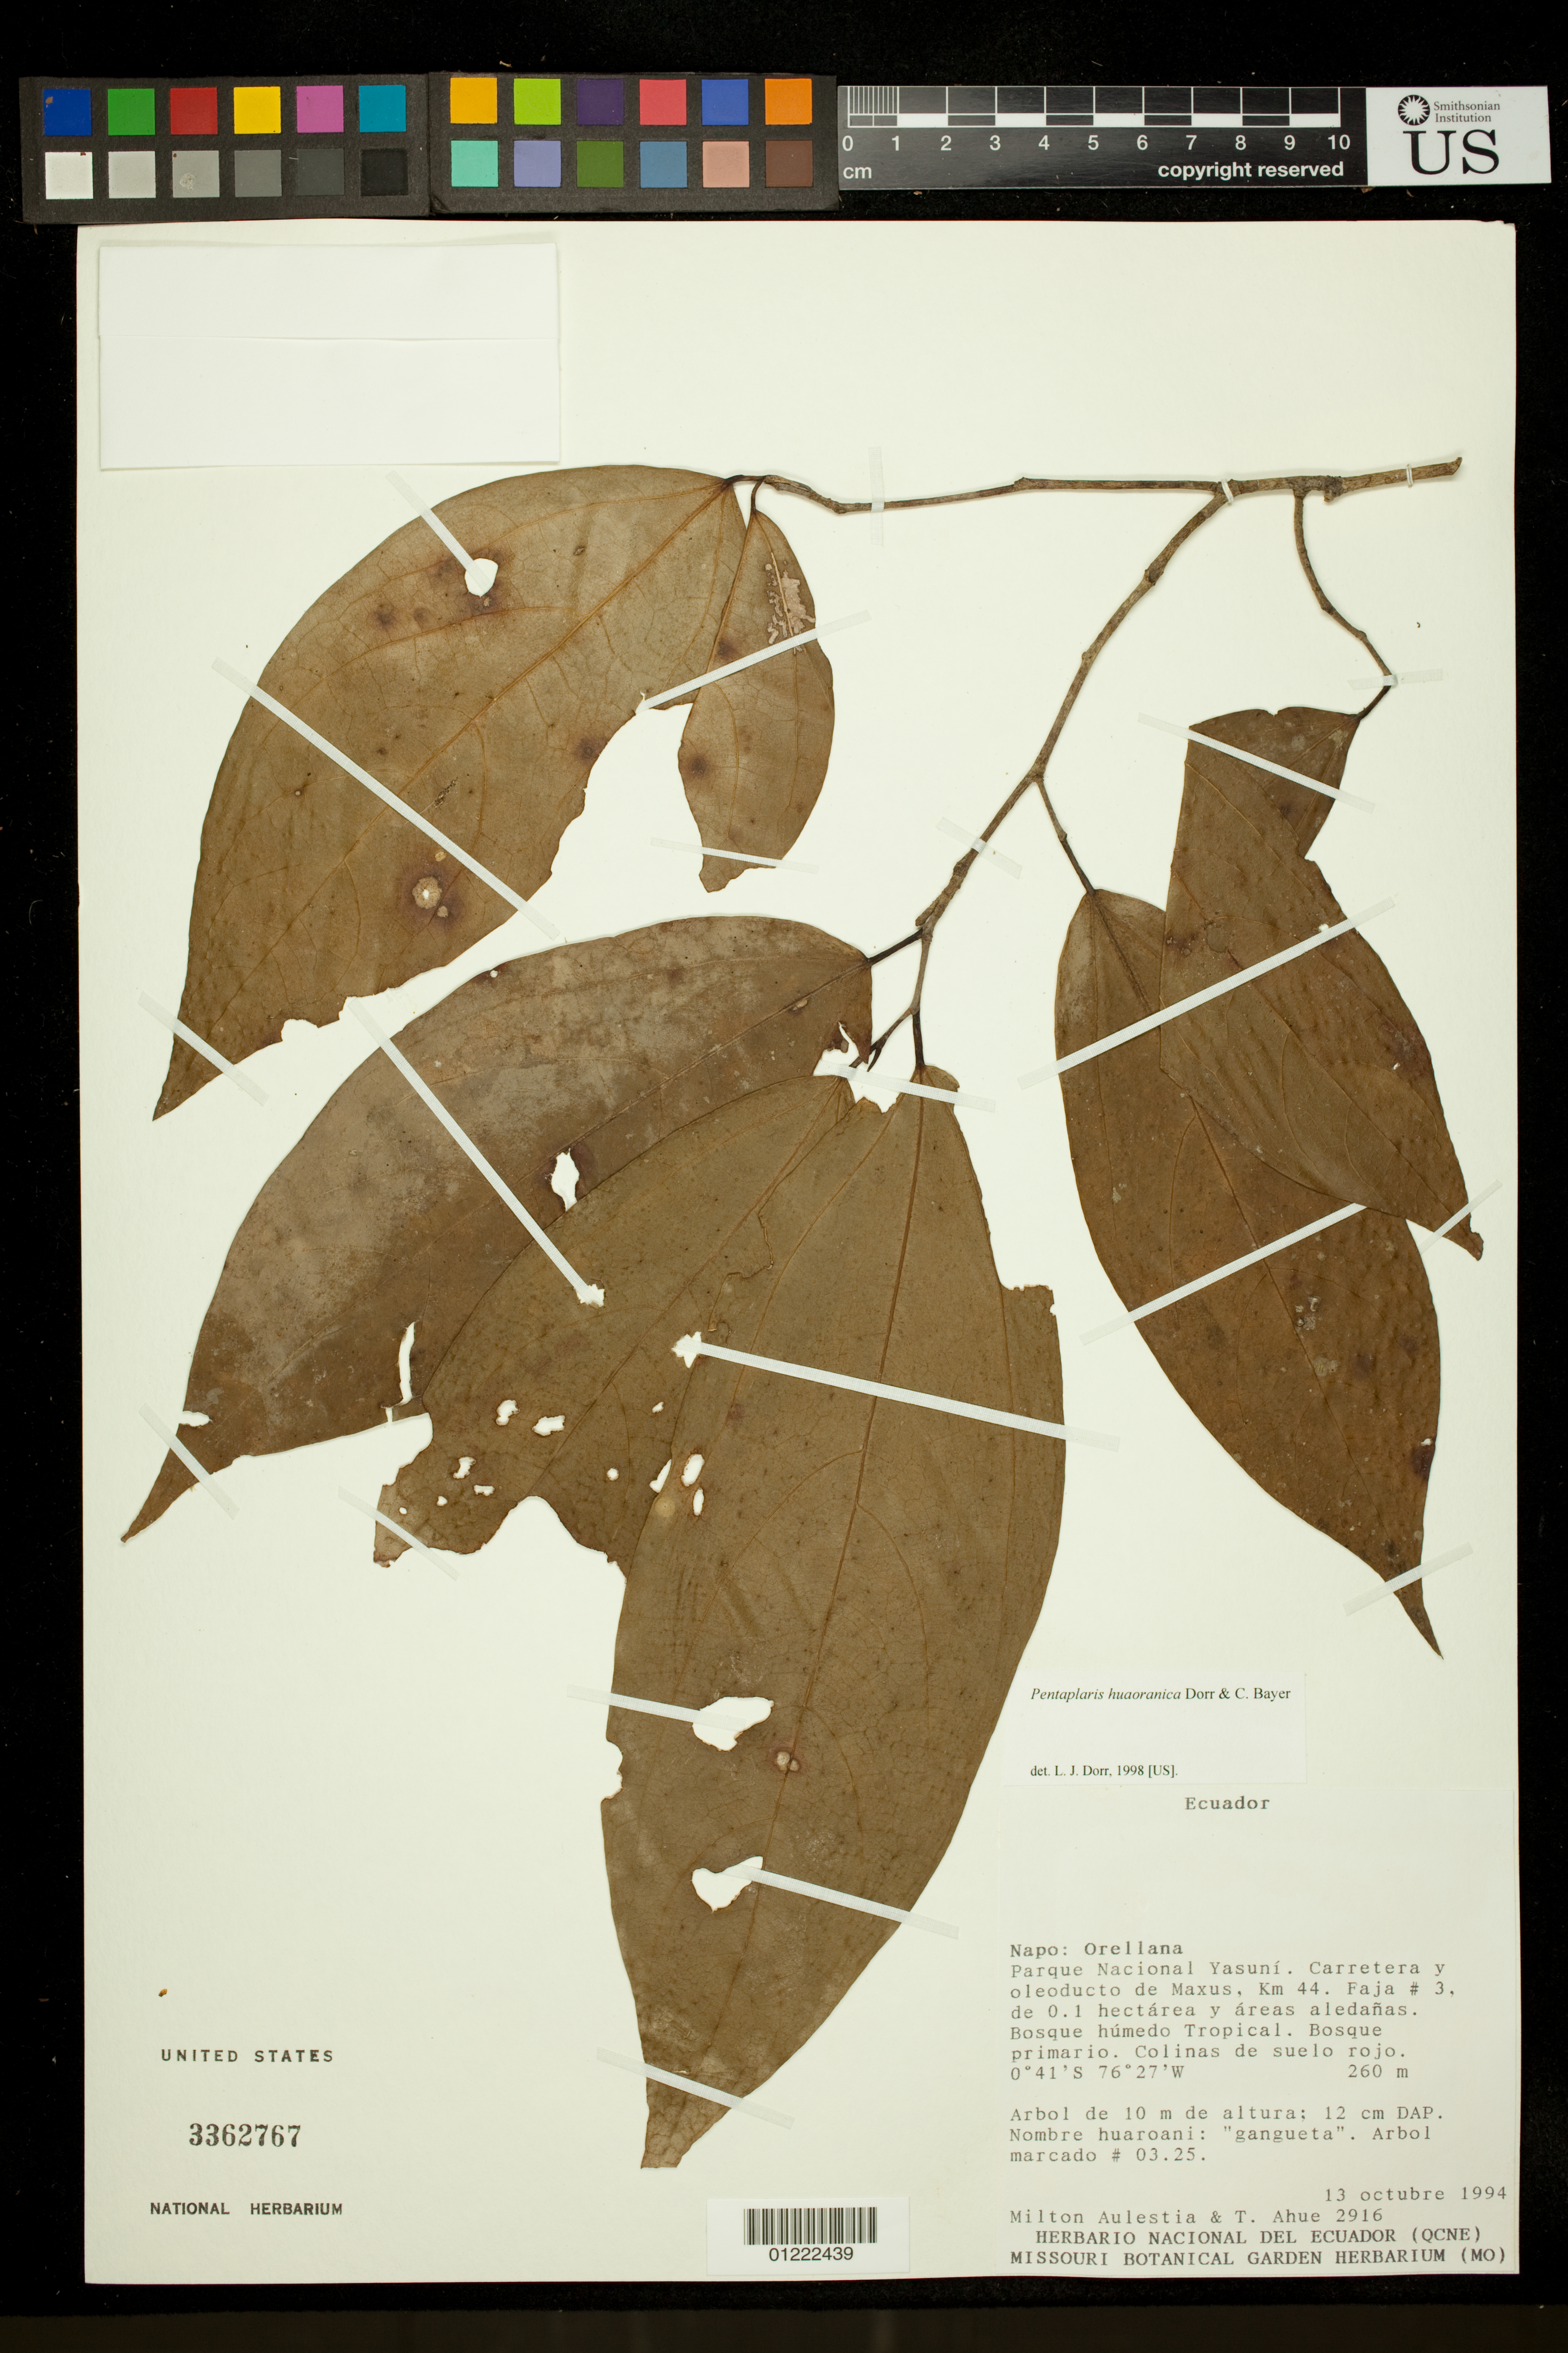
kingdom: Plantae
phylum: Tracheophyta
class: Magnoliopsida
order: Malvales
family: Malvaceae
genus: Pentaplaris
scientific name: Pentaplaris huaoranica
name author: Dorr & C. Bayer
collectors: M. Aulestia & T. Ahue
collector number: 2916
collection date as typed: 10/13/1994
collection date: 1994-10-13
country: Ecuador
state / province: Napo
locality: Napo: Orellana. Parque Nacional Yasuní. Carretera y oleoducto de Maxus, Km 44. Faja # 3, de 0.1 hectárea y áreas aledañas. Bosque húmedo Tropical. Bosque primario. Colinas de suelo rojo.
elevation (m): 260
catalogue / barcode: US 3362767